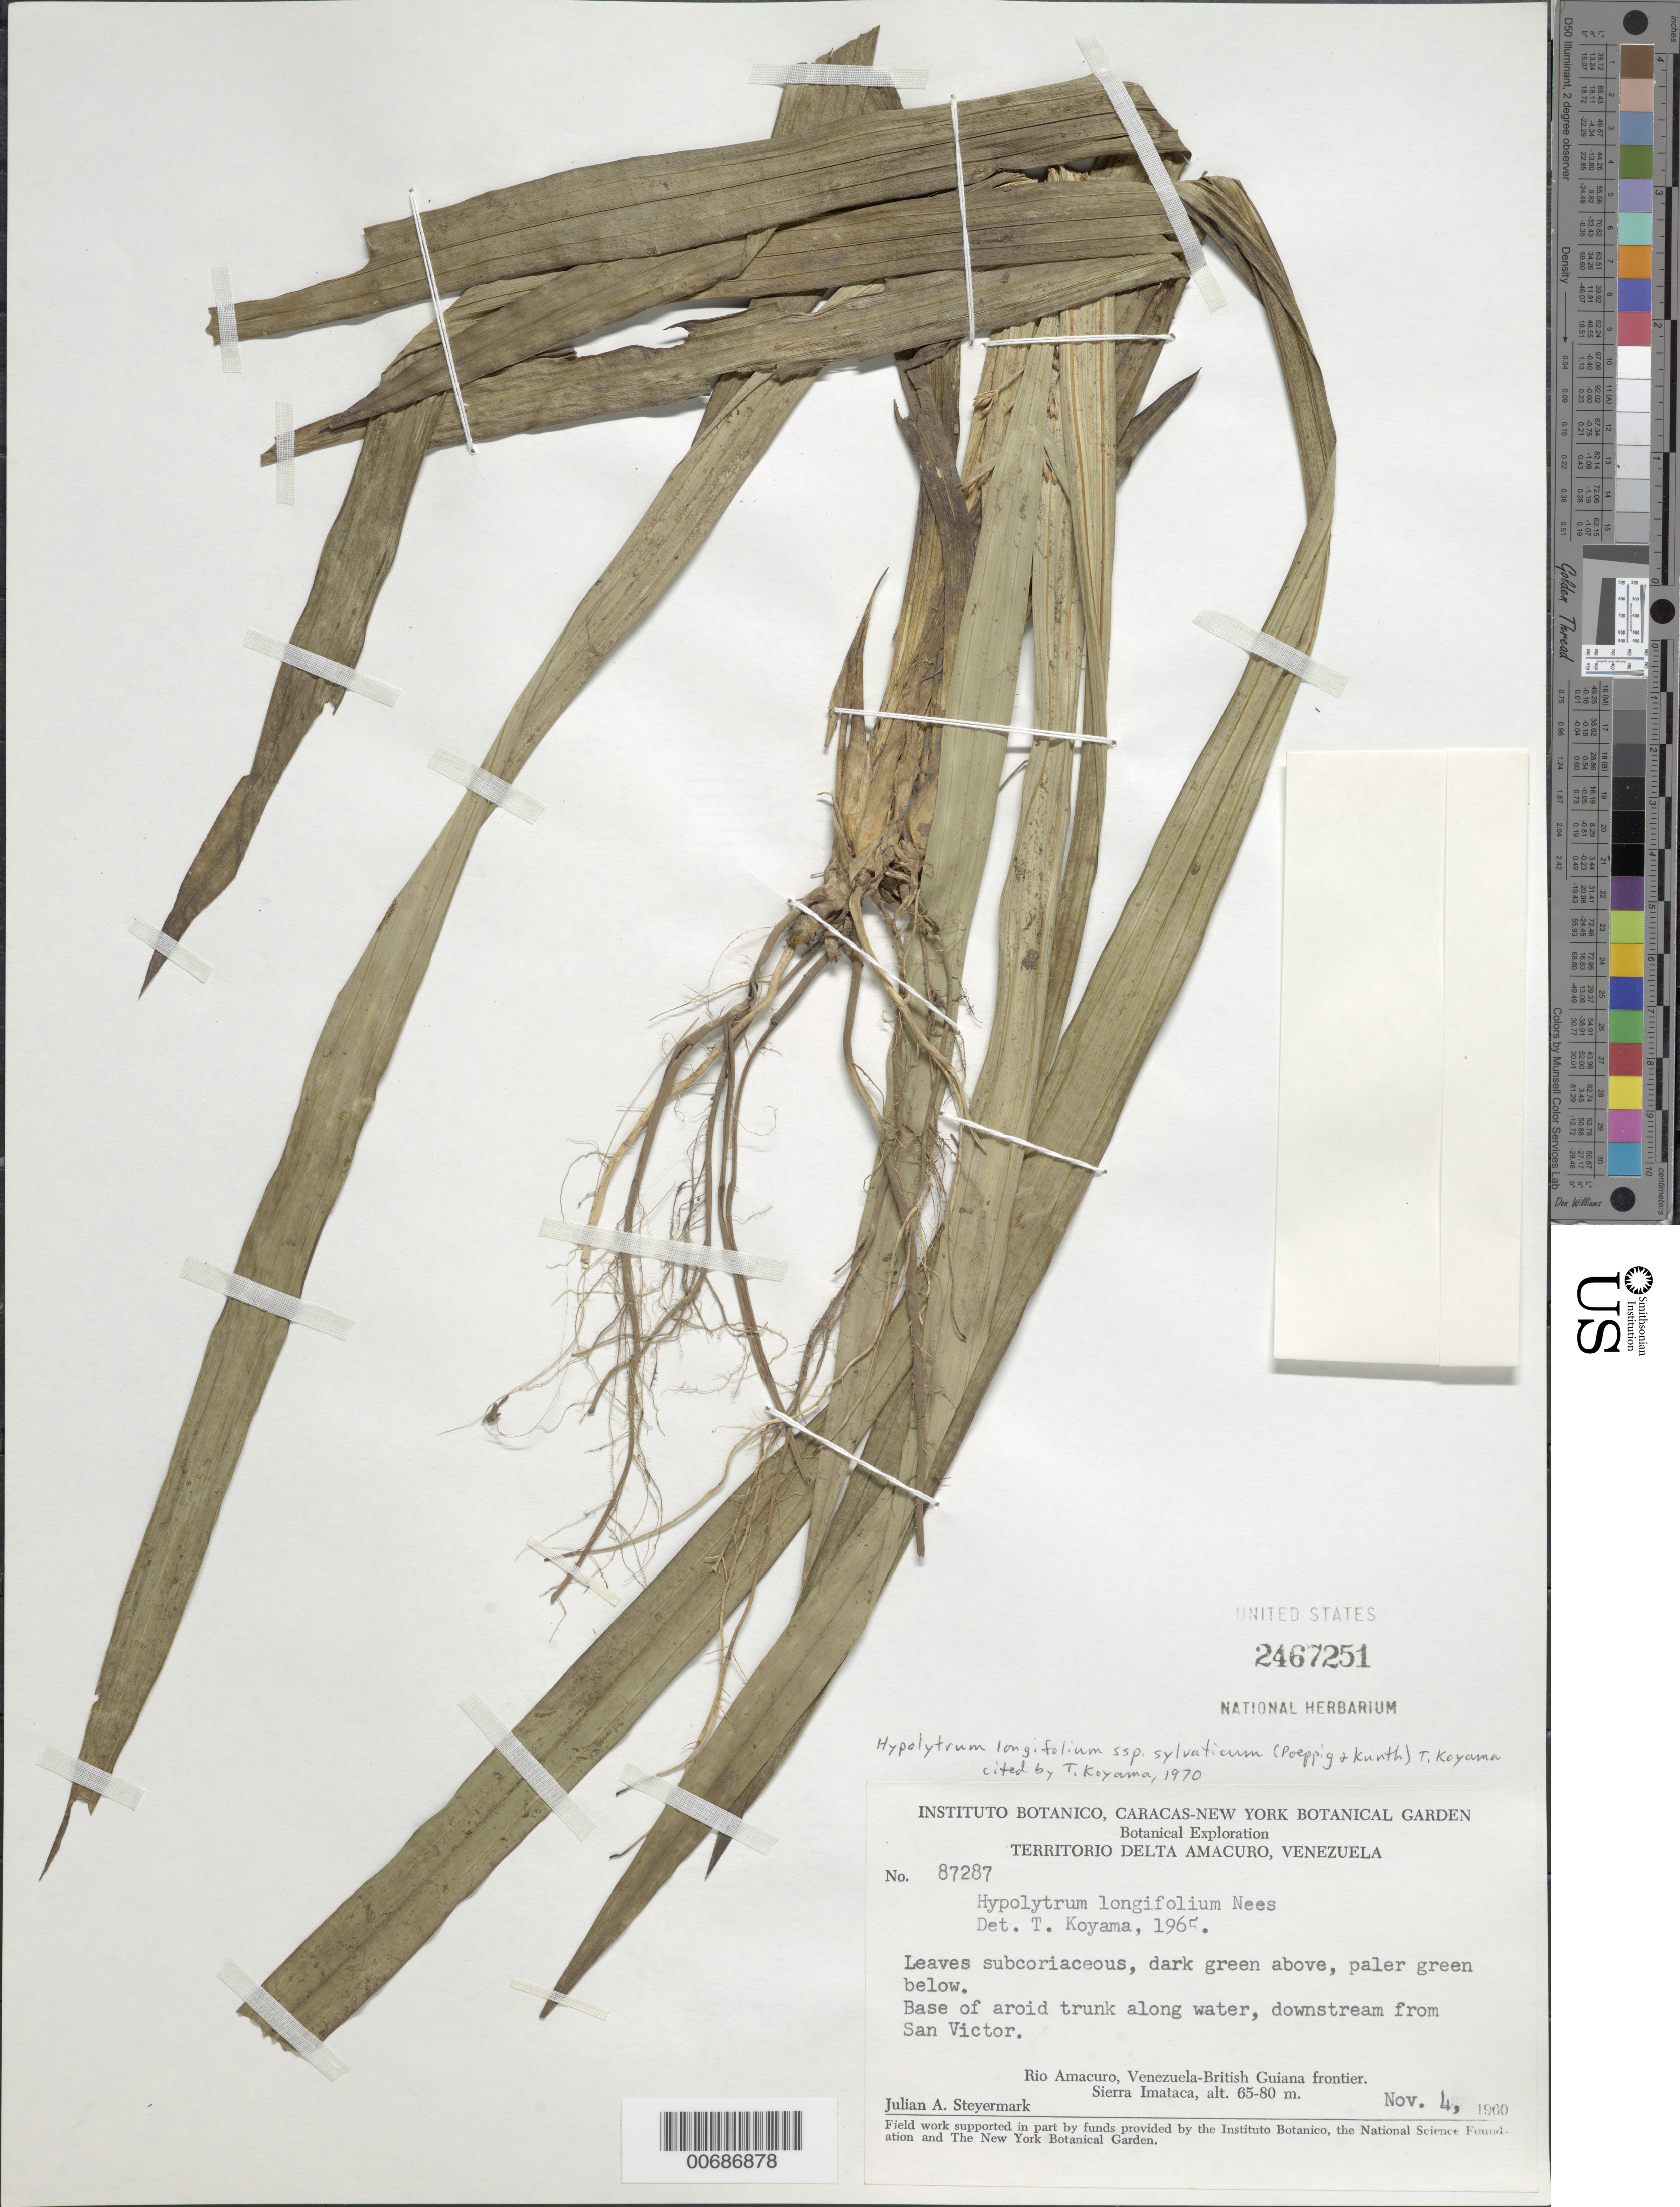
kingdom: Plantae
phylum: Tracheophyta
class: Liliopsida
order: Poales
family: Cyperaceae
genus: Hypolytrum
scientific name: Hypolytrum longifolium subsp. sylvaticum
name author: (Poepp. ex Kunth) T. Koyama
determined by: Koyama, Tetsuo M.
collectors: J. Steyermark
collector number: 87287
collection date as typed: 4-Nov-60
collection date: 1960-11-04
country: Venezuela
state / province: Delta Amacuro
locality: Río Amacuro, Venezuela-British Guiana frontier, Sierra Imataca, downstream from San Victor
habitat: Base of aroid trunk along water; downstream from San Victor.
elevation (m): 65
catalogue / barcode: US 2467251